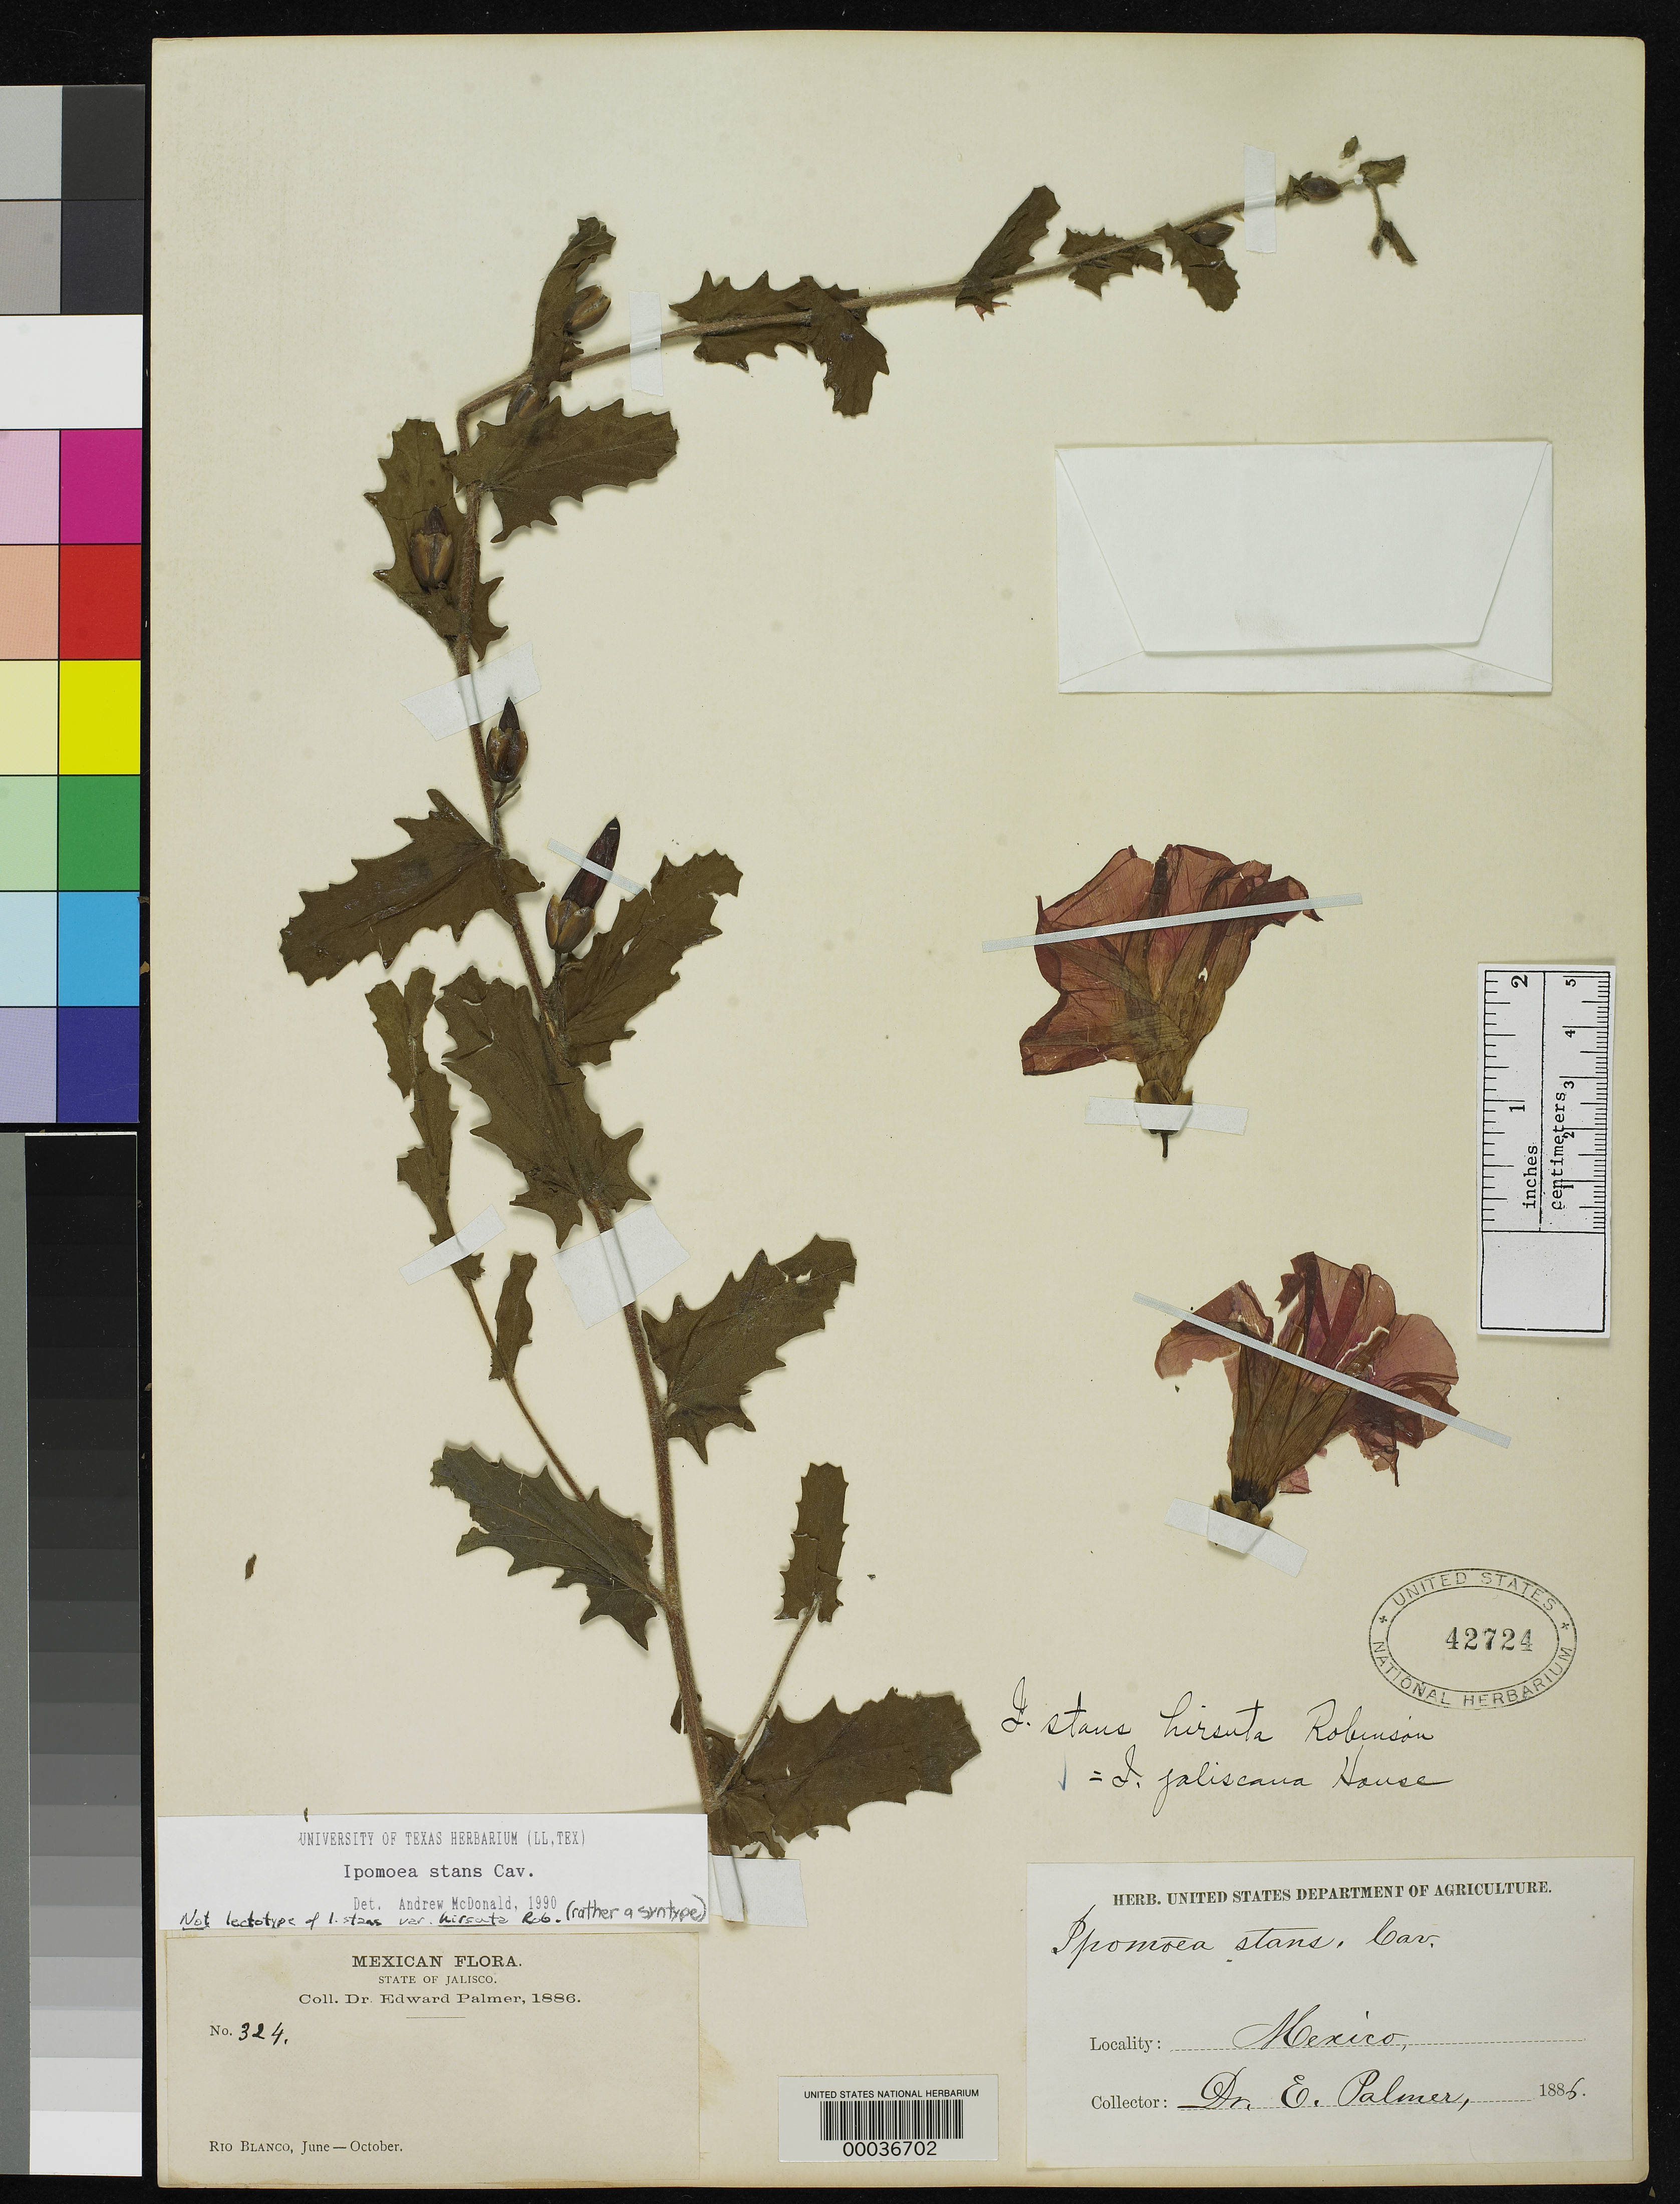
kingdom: Plantae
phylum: Tracheophyta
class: Magnoliopsida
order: Solanales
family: Convolvulaceae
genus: Ipomoea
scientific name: Ipomoea stans var. hirsuta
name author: B.L. Rob.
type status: Syntype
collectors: E. Palmer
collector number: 324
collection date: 1886-06/1886-10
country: Mexico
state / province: Jalisco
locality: Rio Blanco.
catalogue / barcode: US 42724